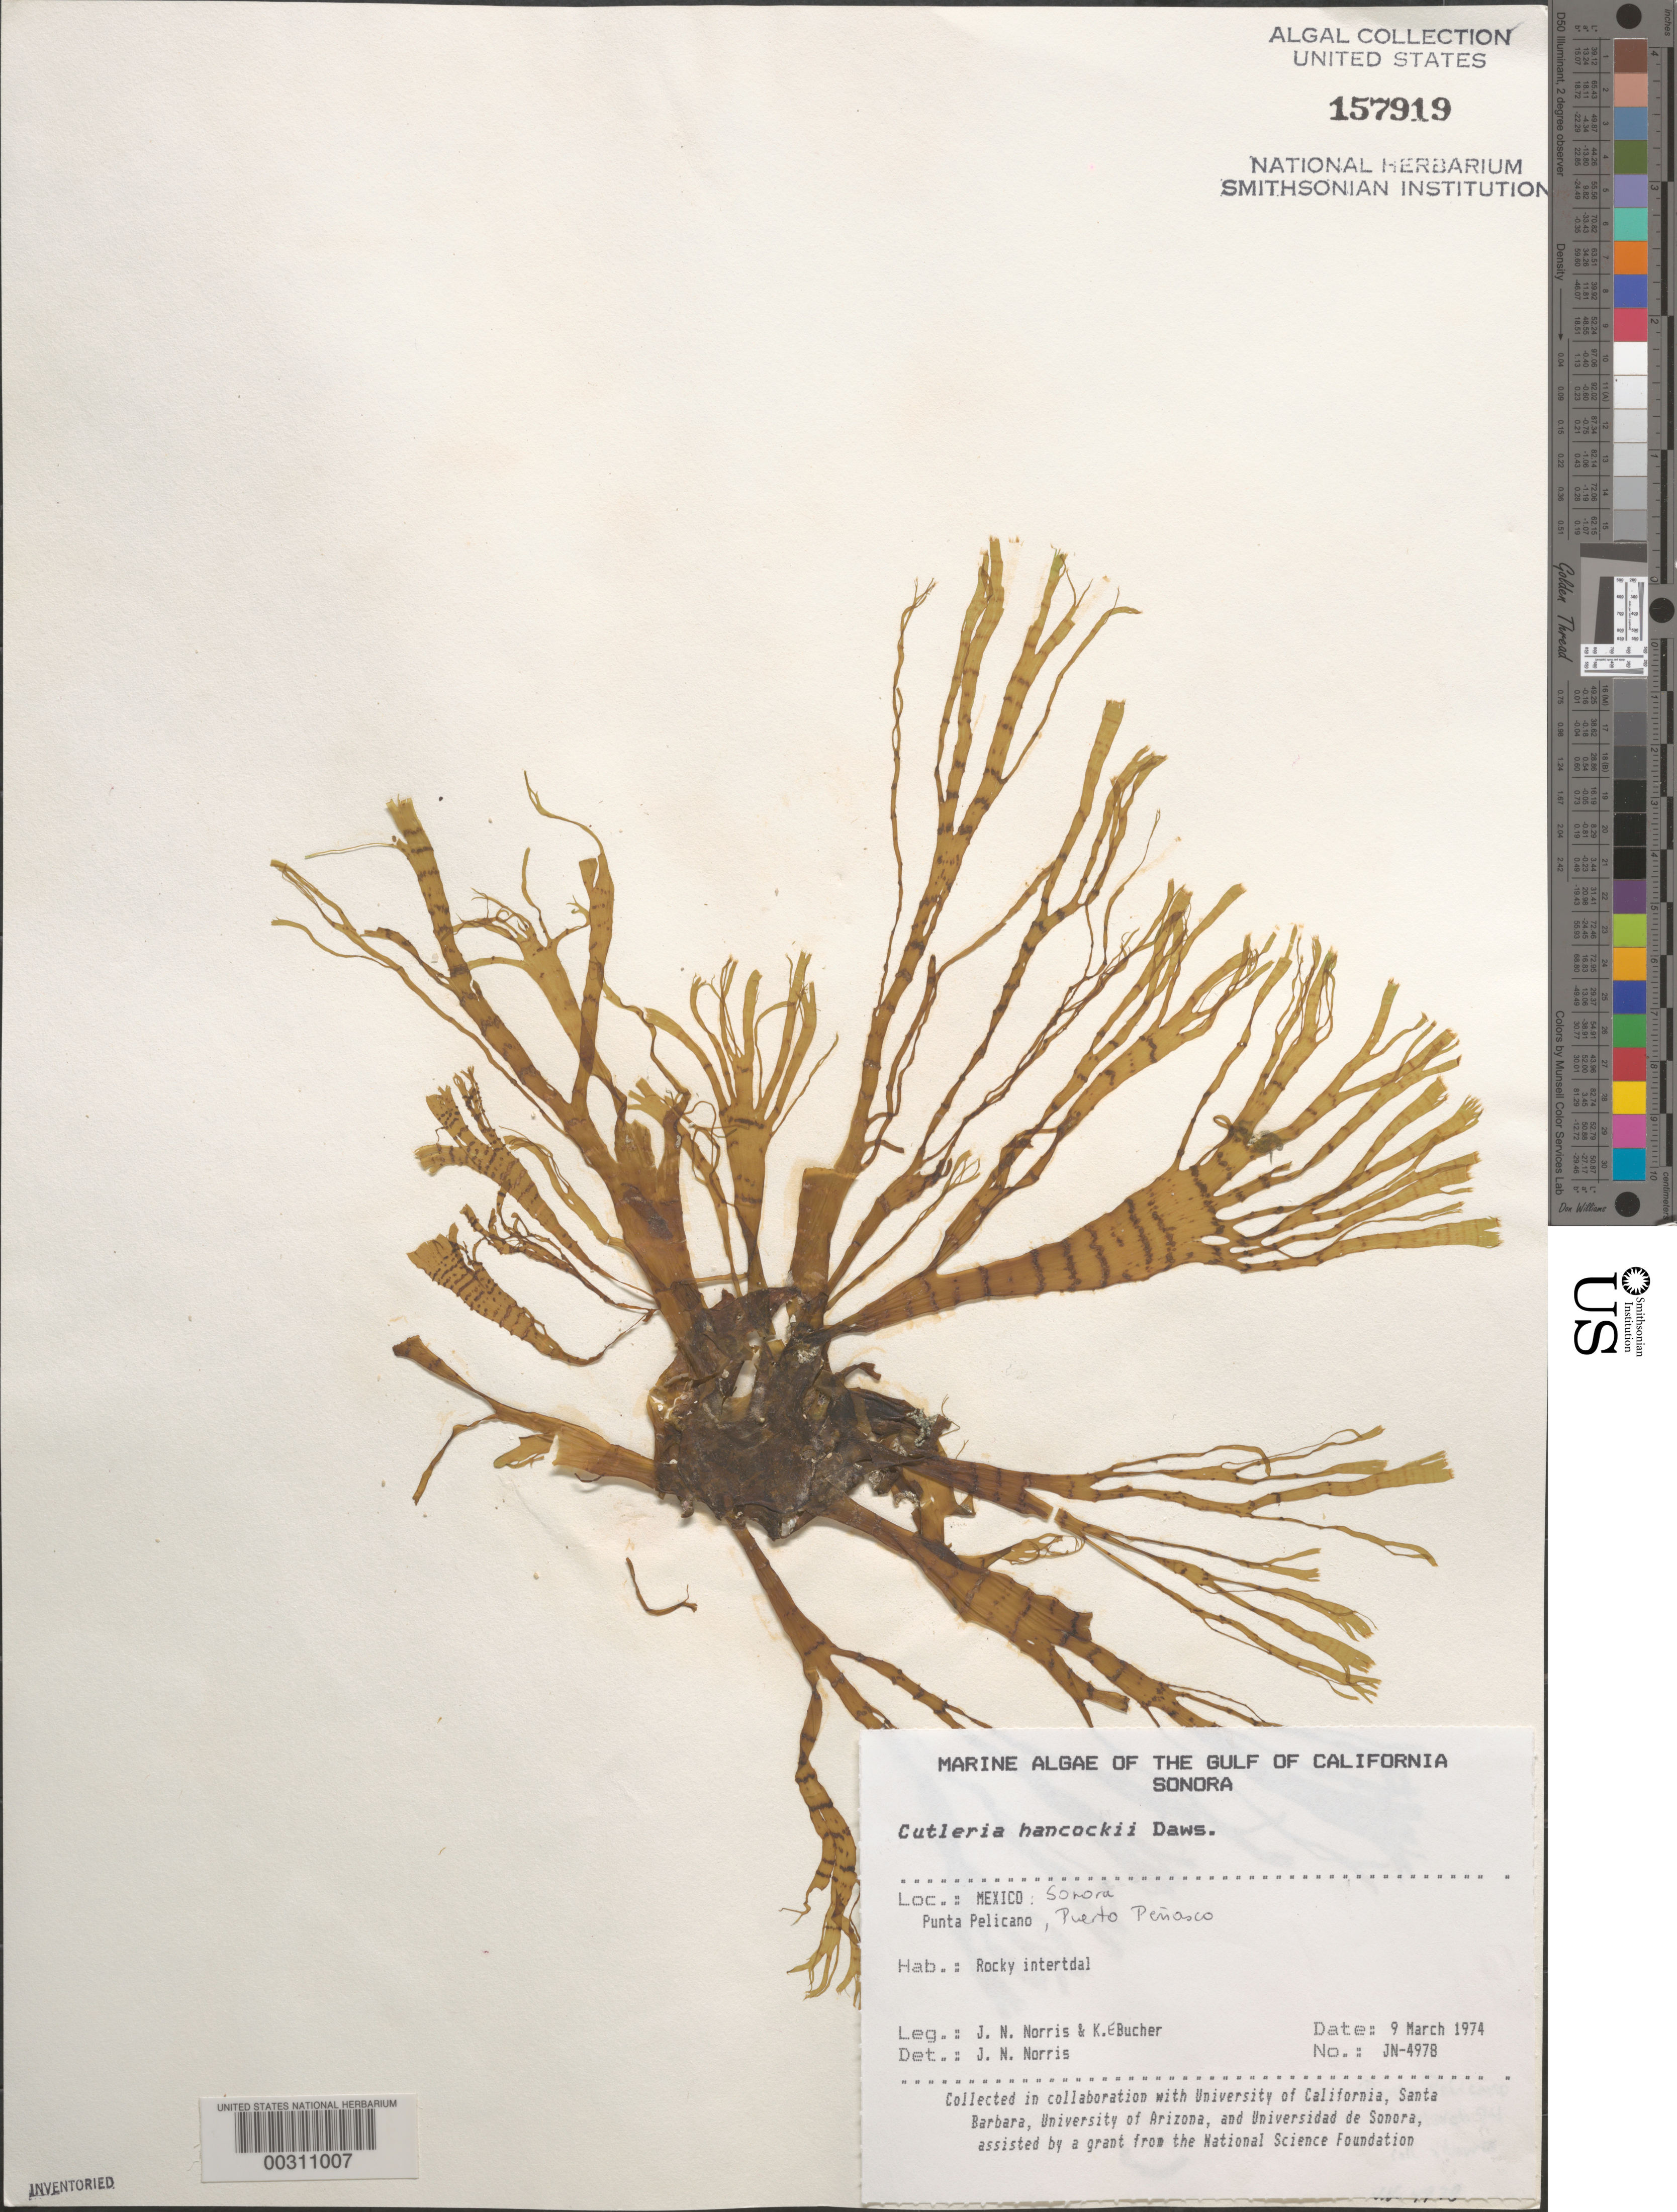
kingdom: Chromista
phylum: Ochrophyta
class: Phaeophyceae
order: Cutleriales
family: Cutleriaceae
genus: Cutleria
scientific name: Cutleria hancockii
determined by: Norris, James N.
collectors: J. N. Norris & K. E. Bucher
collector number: JN-4978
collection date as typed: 09 Mar 1974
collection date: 1974-03-09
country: Mexico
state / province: Sonora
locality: Punta Pelicano, Puerto Penasco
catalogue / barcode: US 157919